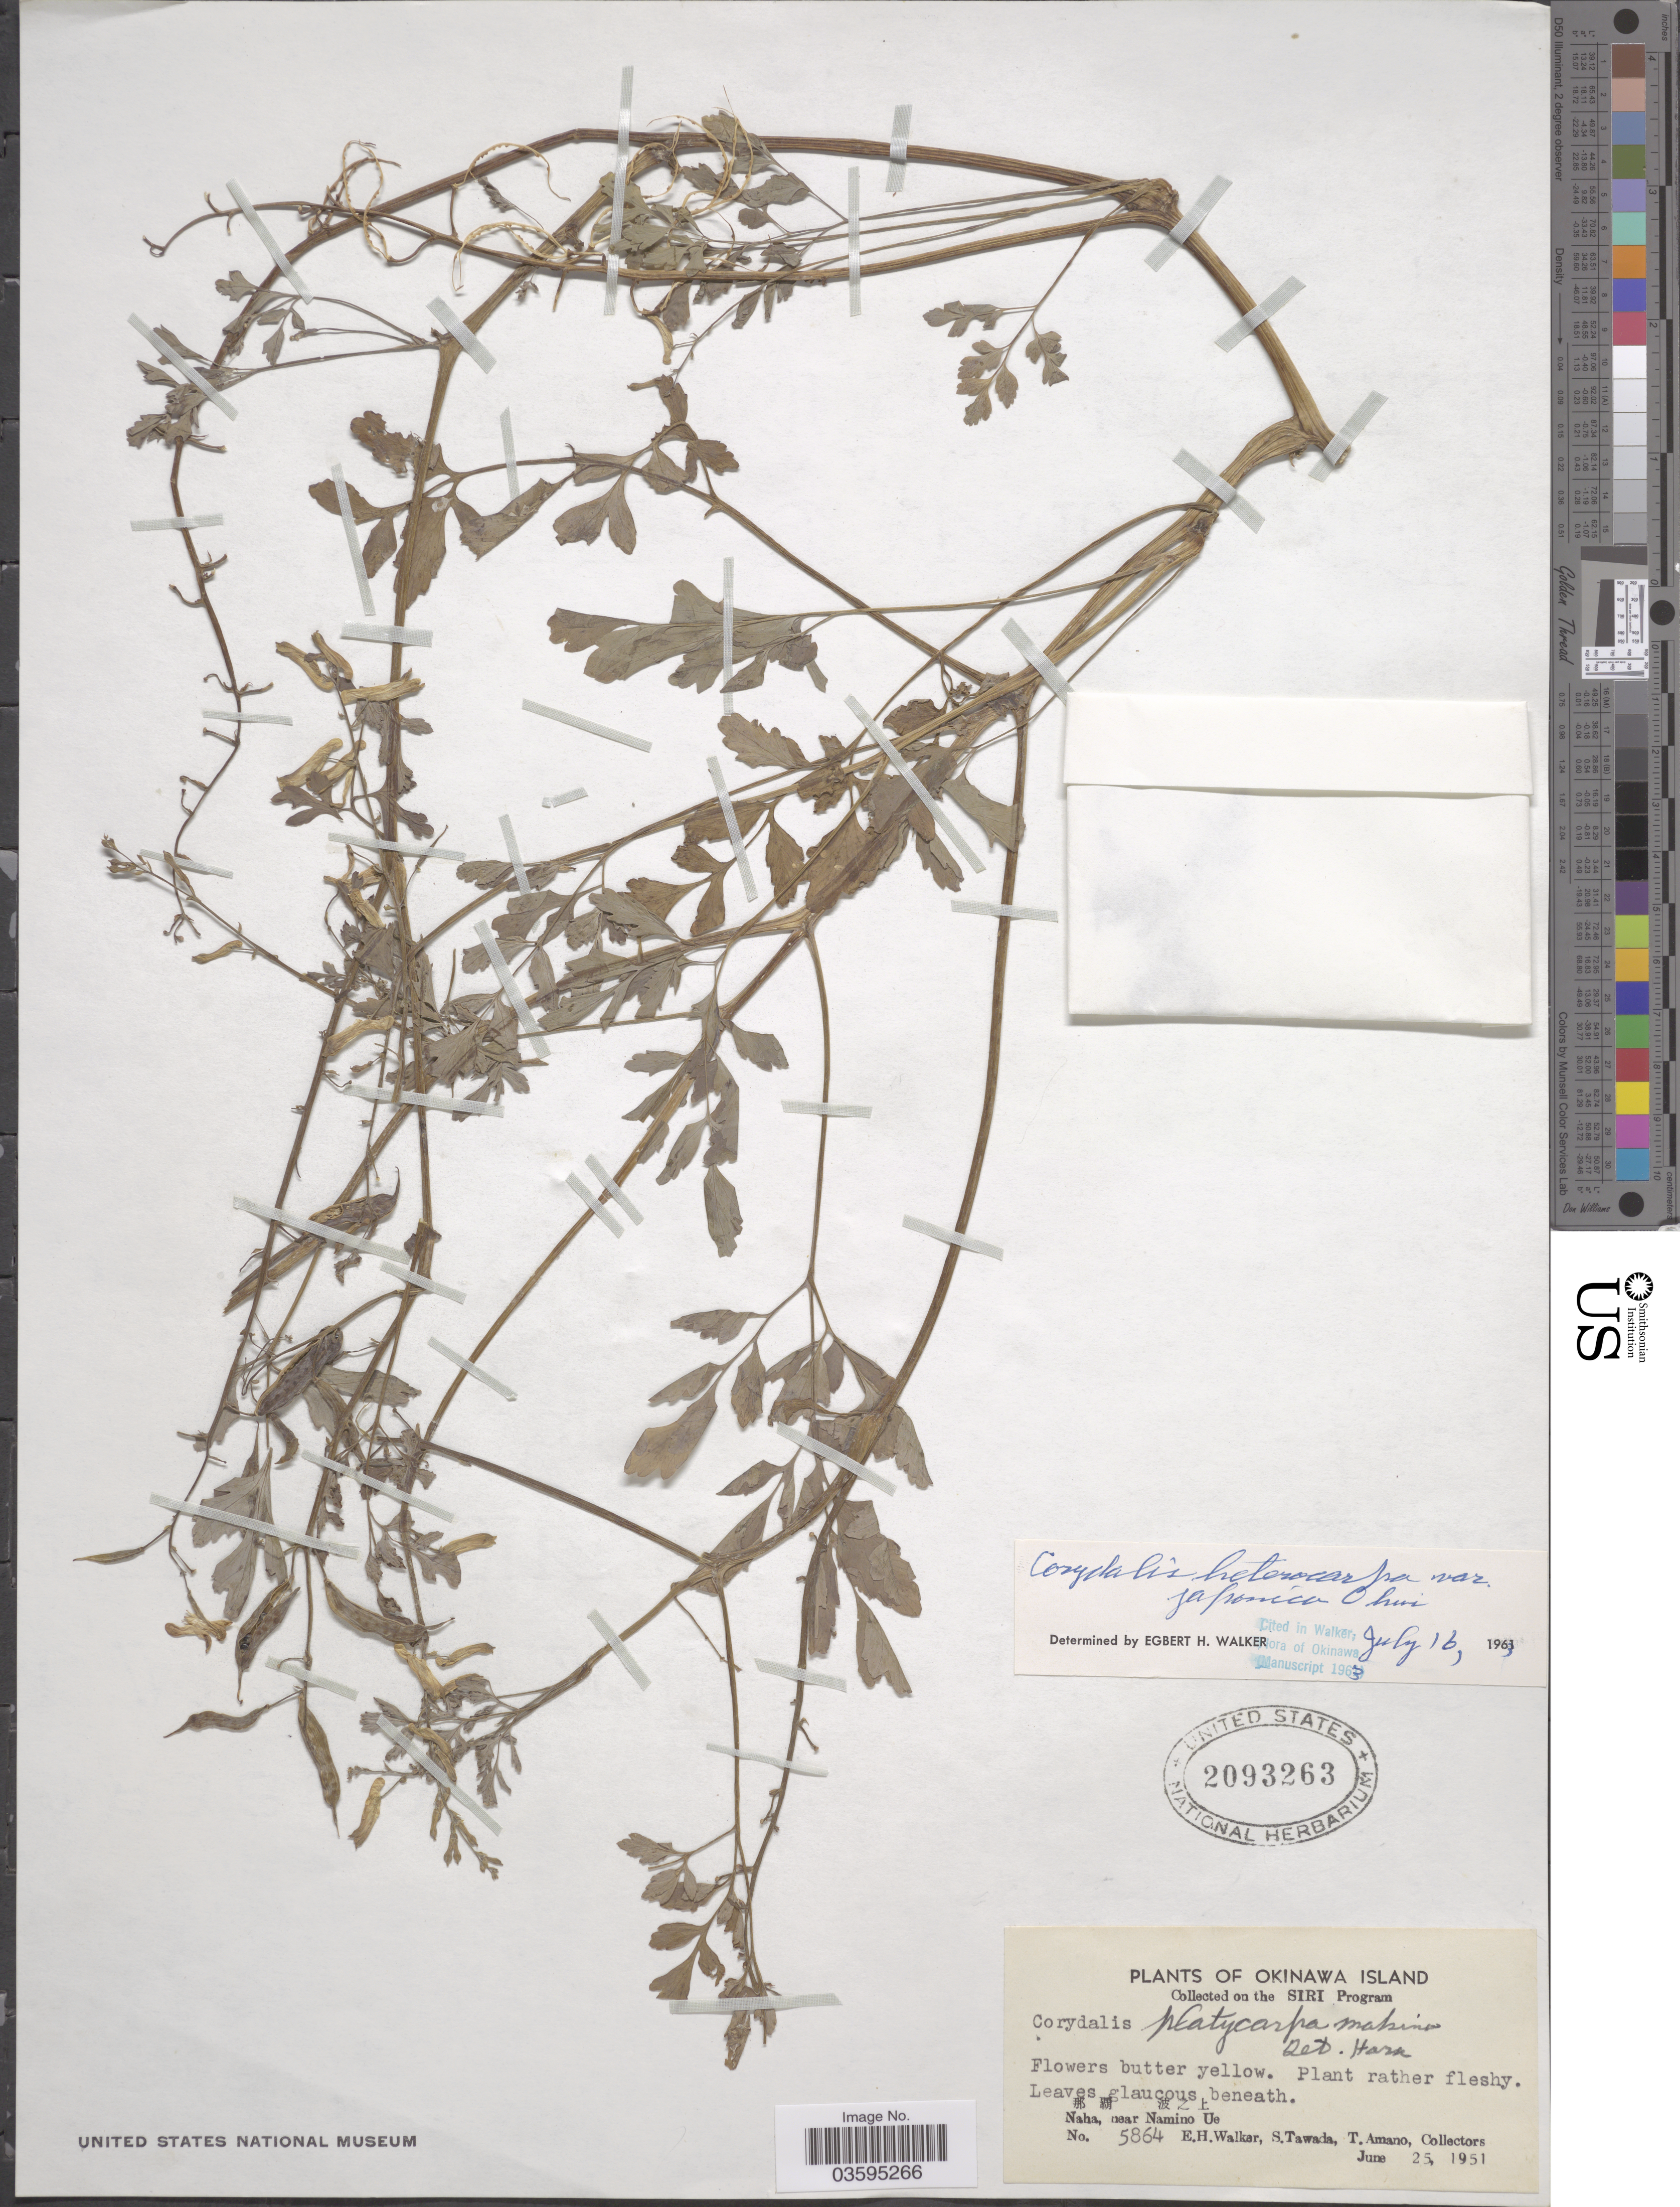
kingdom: Plantae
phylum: Tracheophyta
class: Magnoliopsida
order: Ranunculales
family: Papaveraceae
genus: Corydalis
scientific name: Corydalis heterocarpa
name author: Siebold & Zucc.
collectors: E. H. Walker, S. Tawada & T. Amano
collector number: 5864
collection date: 1951-06-25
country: Japan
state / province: Okinawa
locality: Okinawa Island. X. Naha, near Namino Ue.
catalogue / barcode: US 2093263